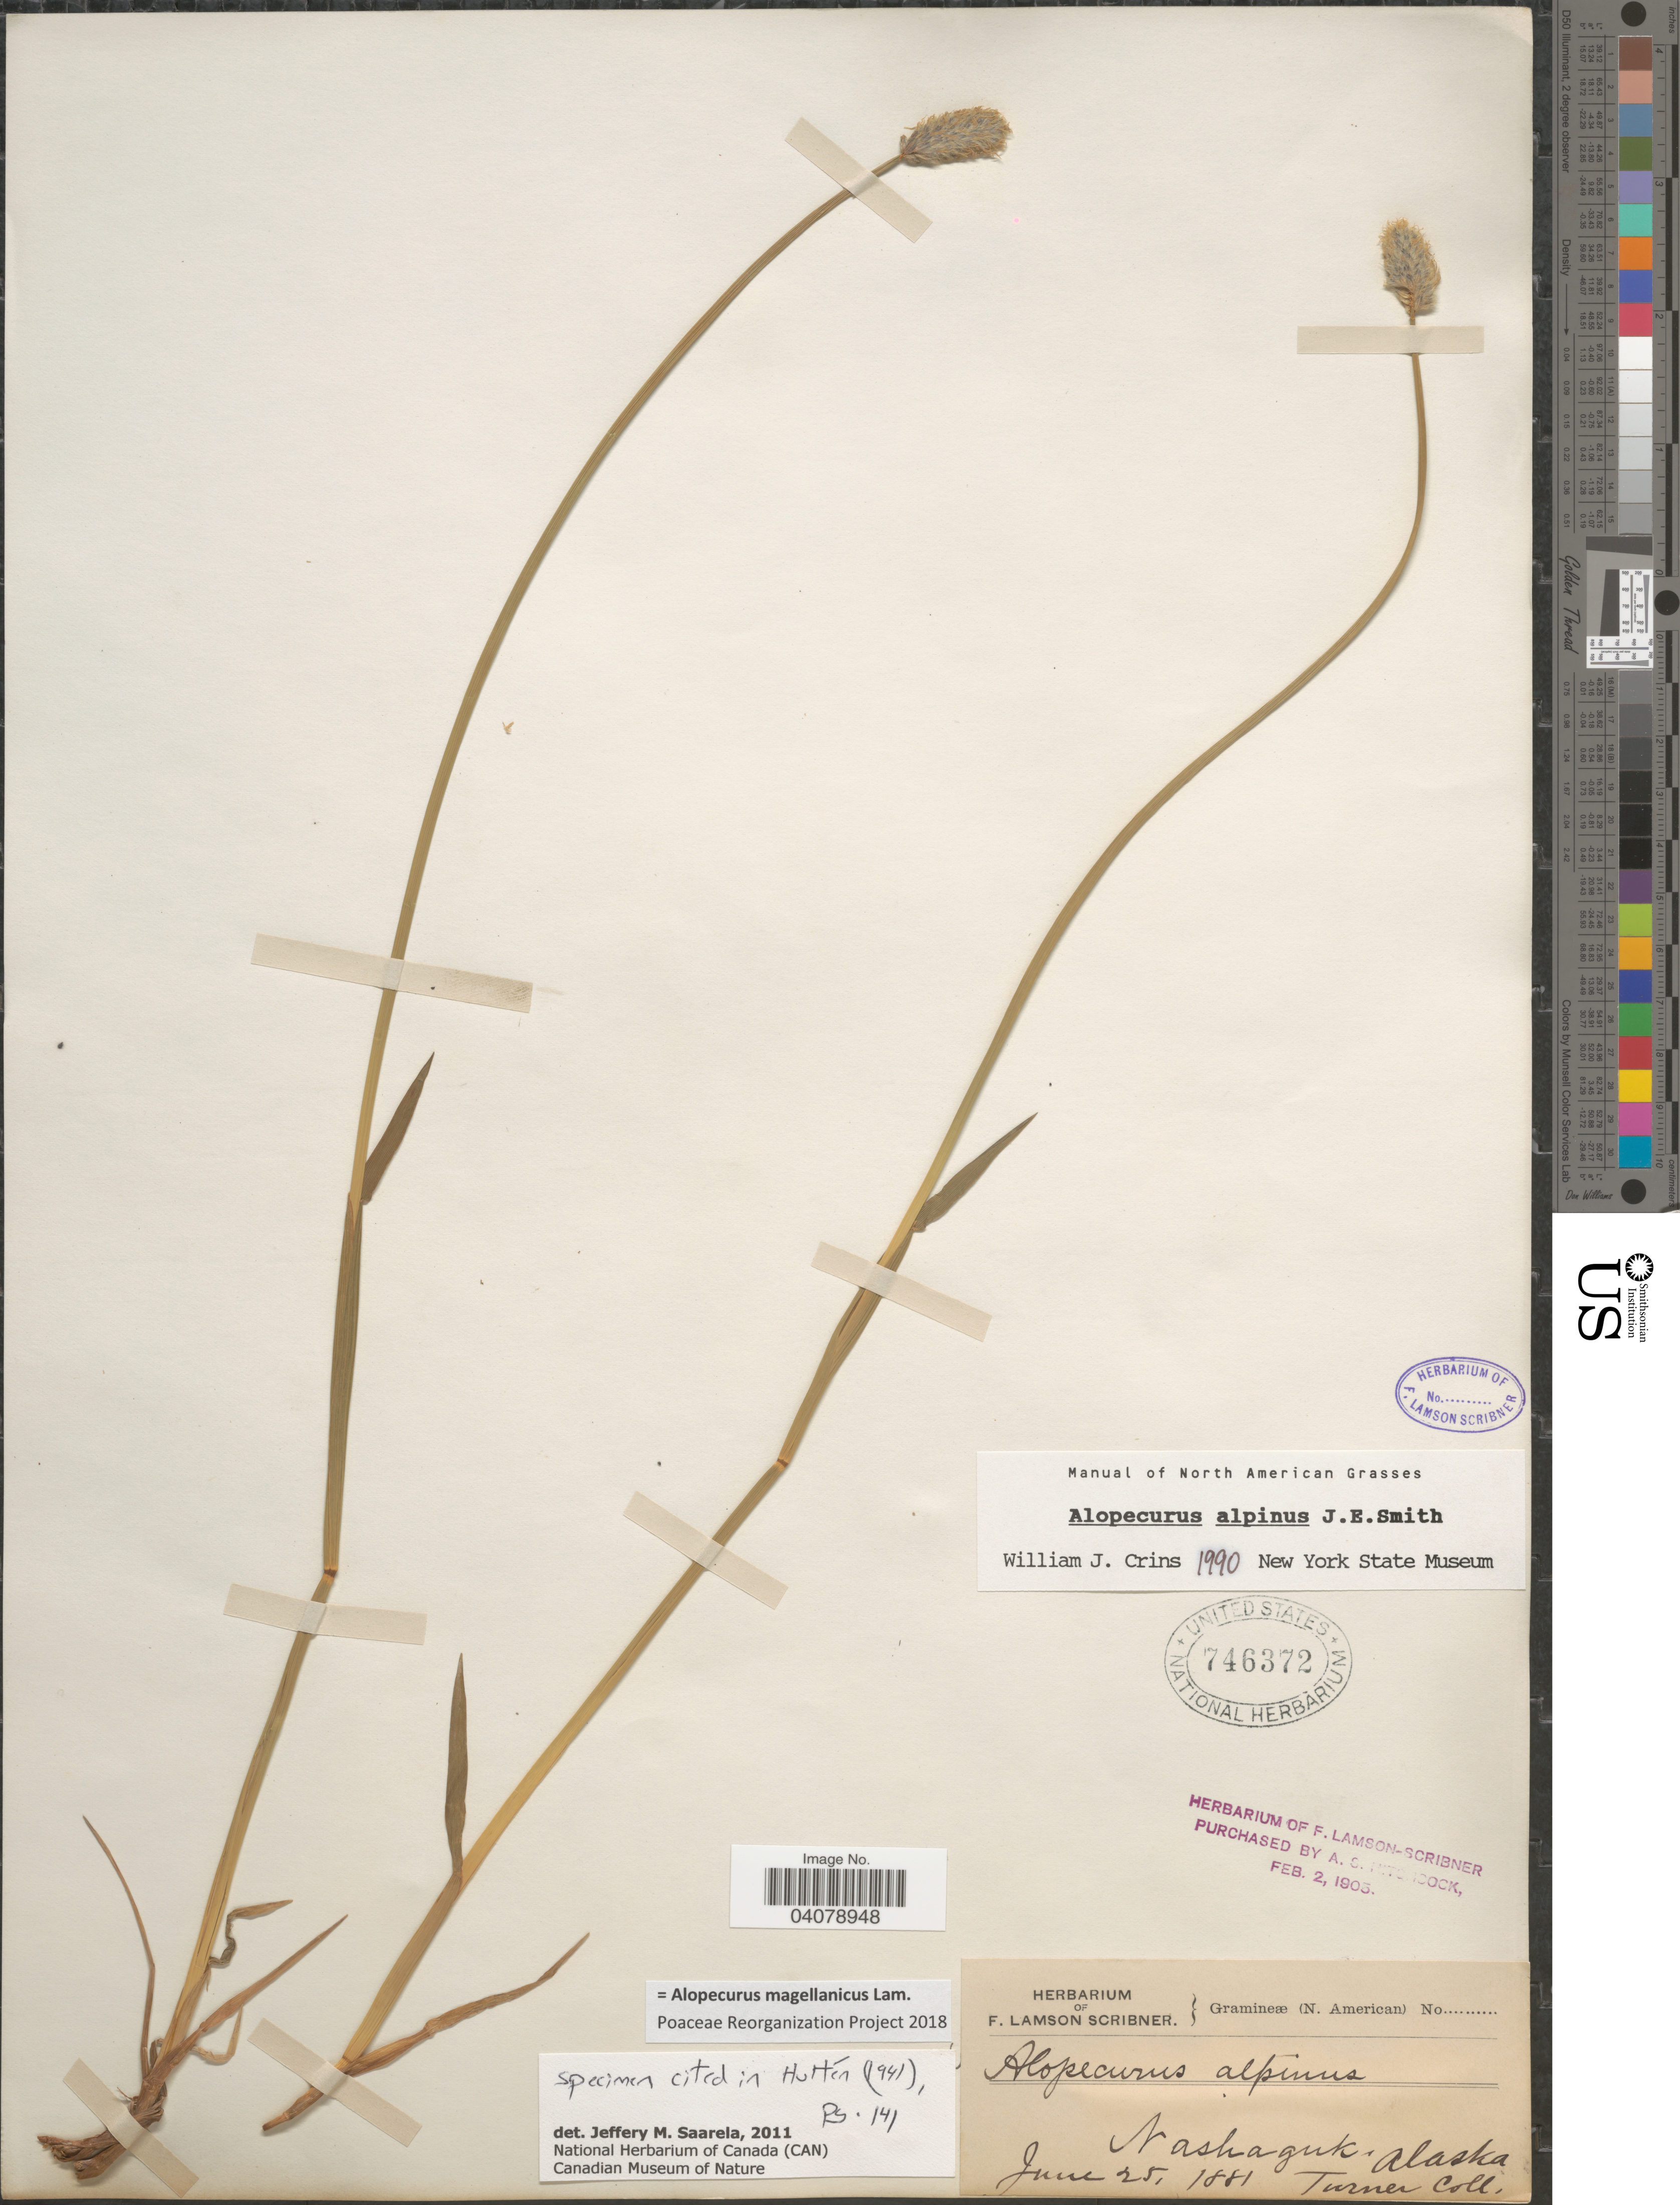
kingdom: Plantae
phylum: Tracheophyta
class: Liliopsida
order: Poales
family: Poaceae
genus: Alopecurus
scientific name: Alopecurus magellanicus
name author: Lam.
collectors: -. Turner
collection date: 1881-06-25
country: United States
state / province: Alaska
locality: Nashaguk.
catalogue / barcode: US 746372